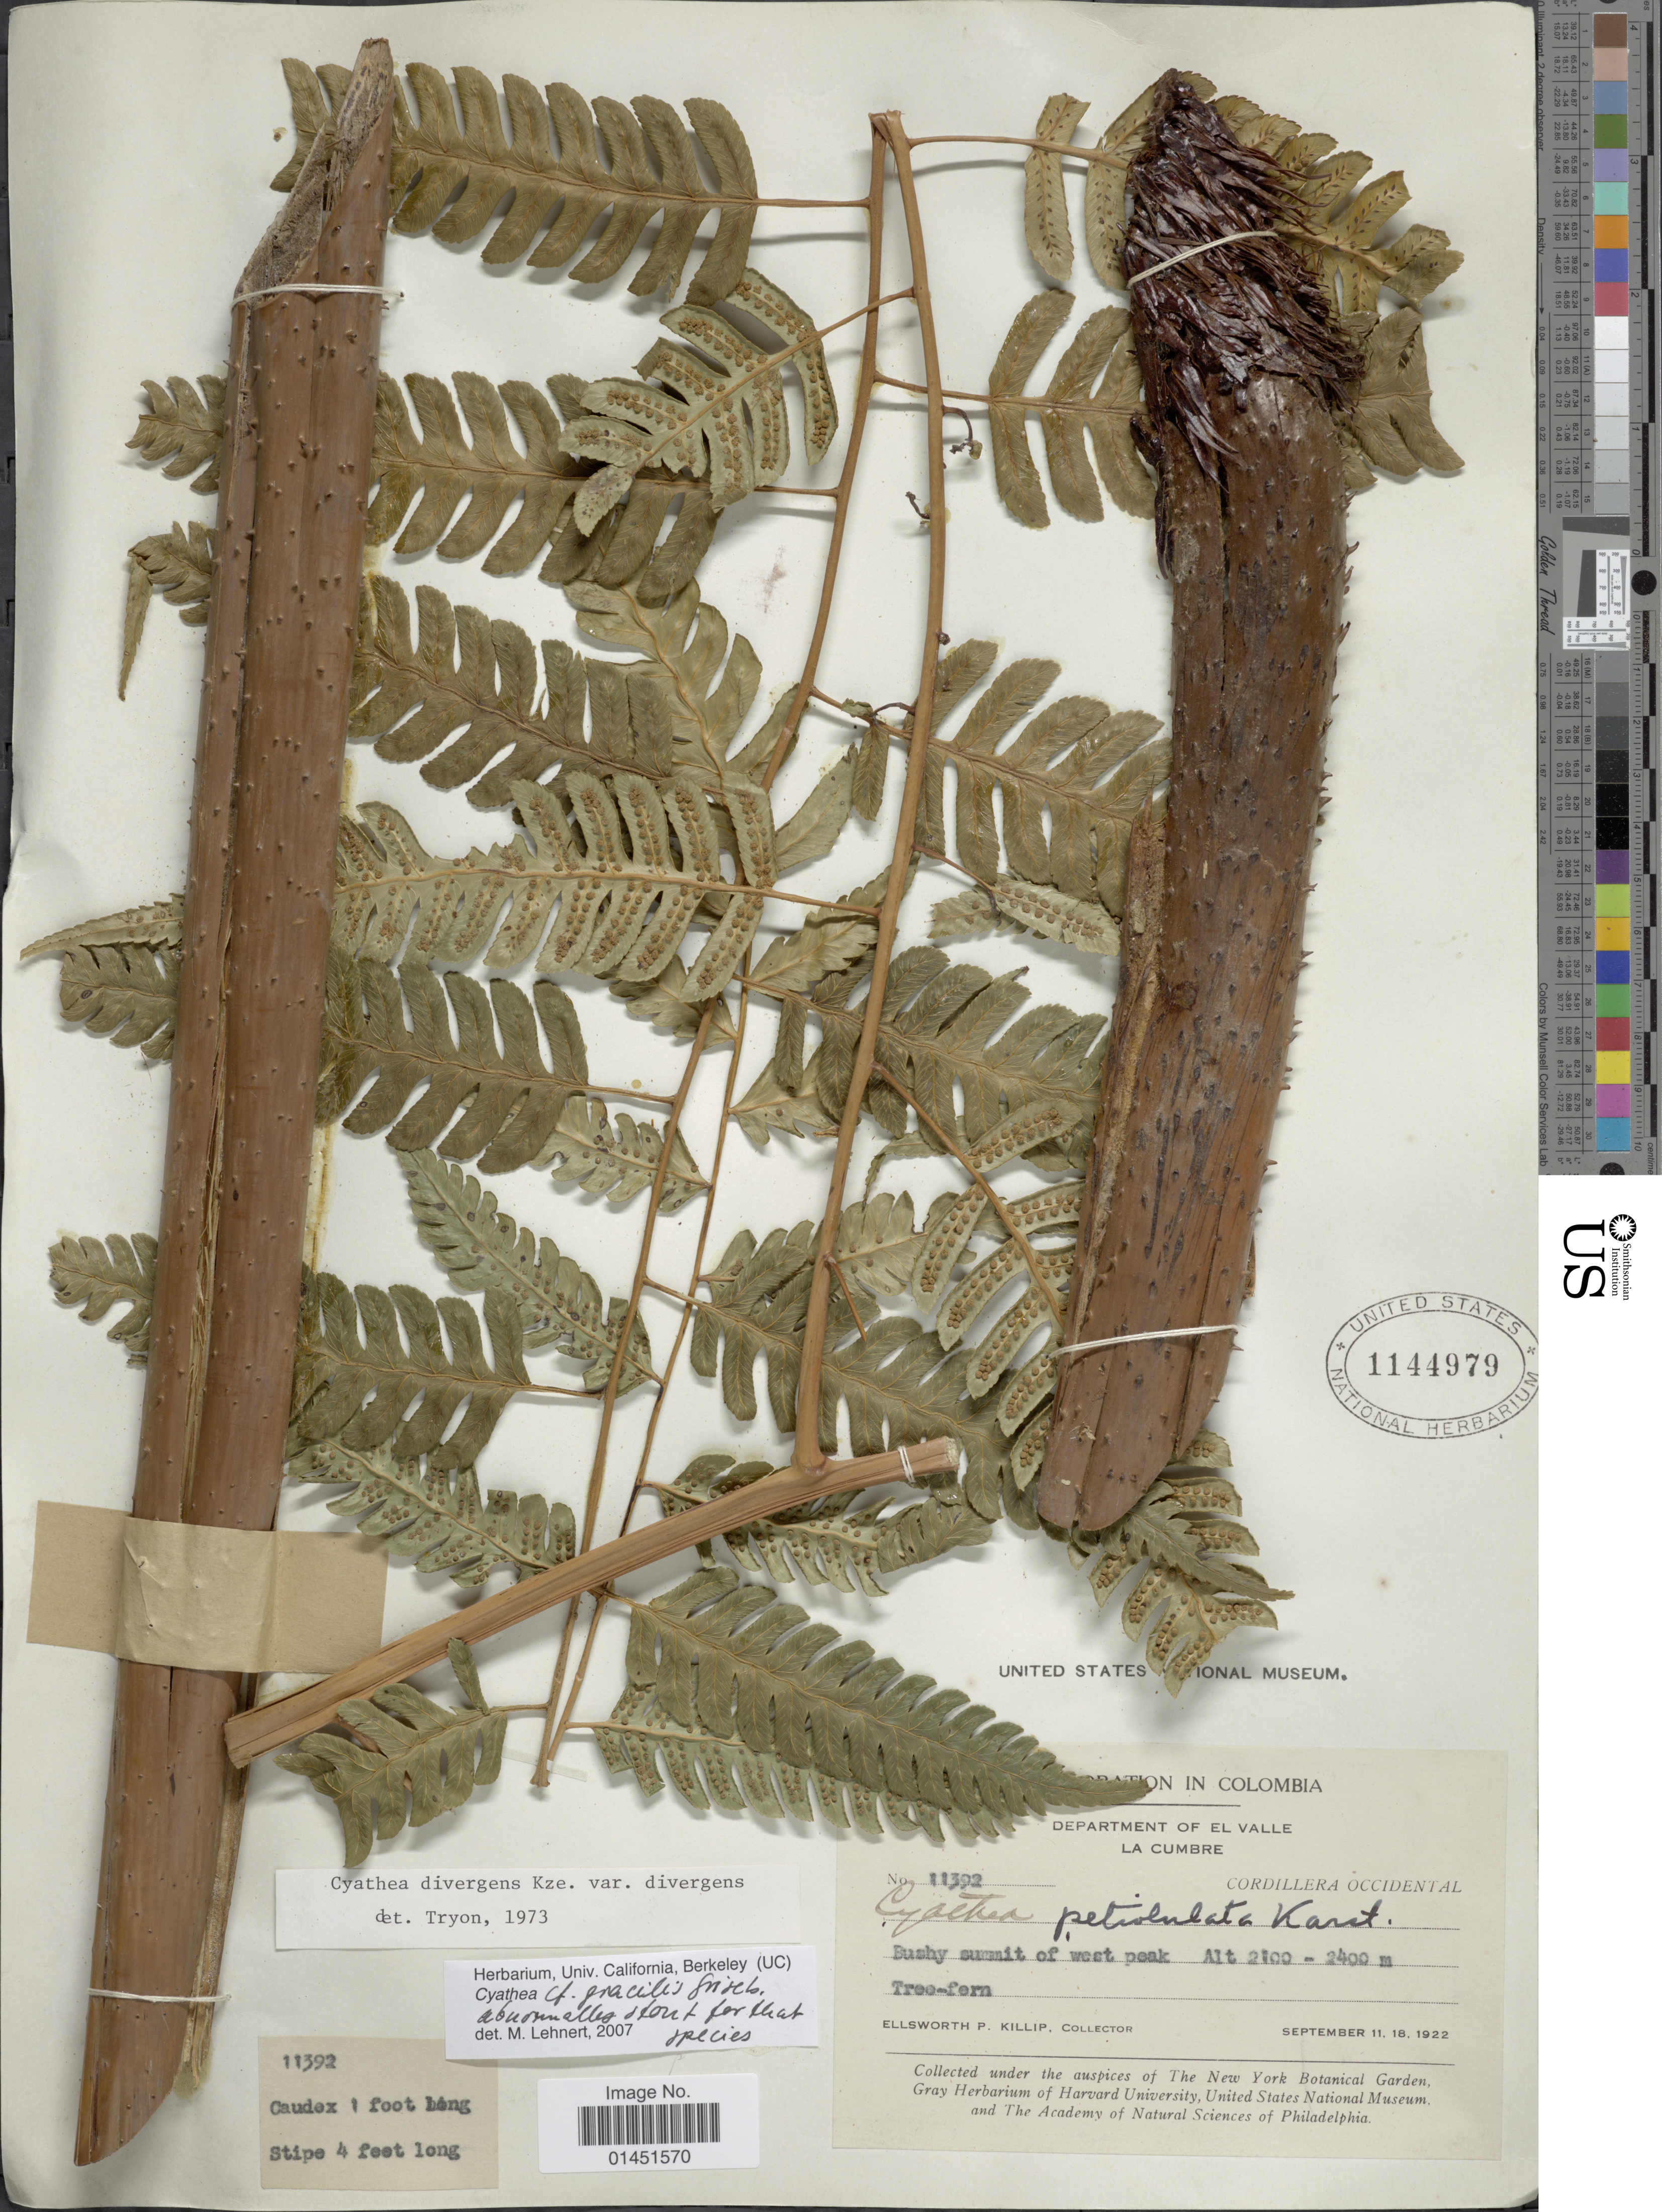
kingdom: Plantae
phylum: Tracheophyta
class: Polypodiopsida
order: Cyatheales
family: Cyatheaceae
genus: Cyathea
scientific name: Cyathea divergens var. divergens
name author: Kunze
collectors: E. P. Killip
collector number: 11392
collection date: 1922-09-11/1922-09-18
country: Colombia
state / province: Valle del Cauca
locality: Department of El Valle, La Cumbre, Cordillera Occidental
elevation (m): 2100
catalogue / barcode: US 1144979